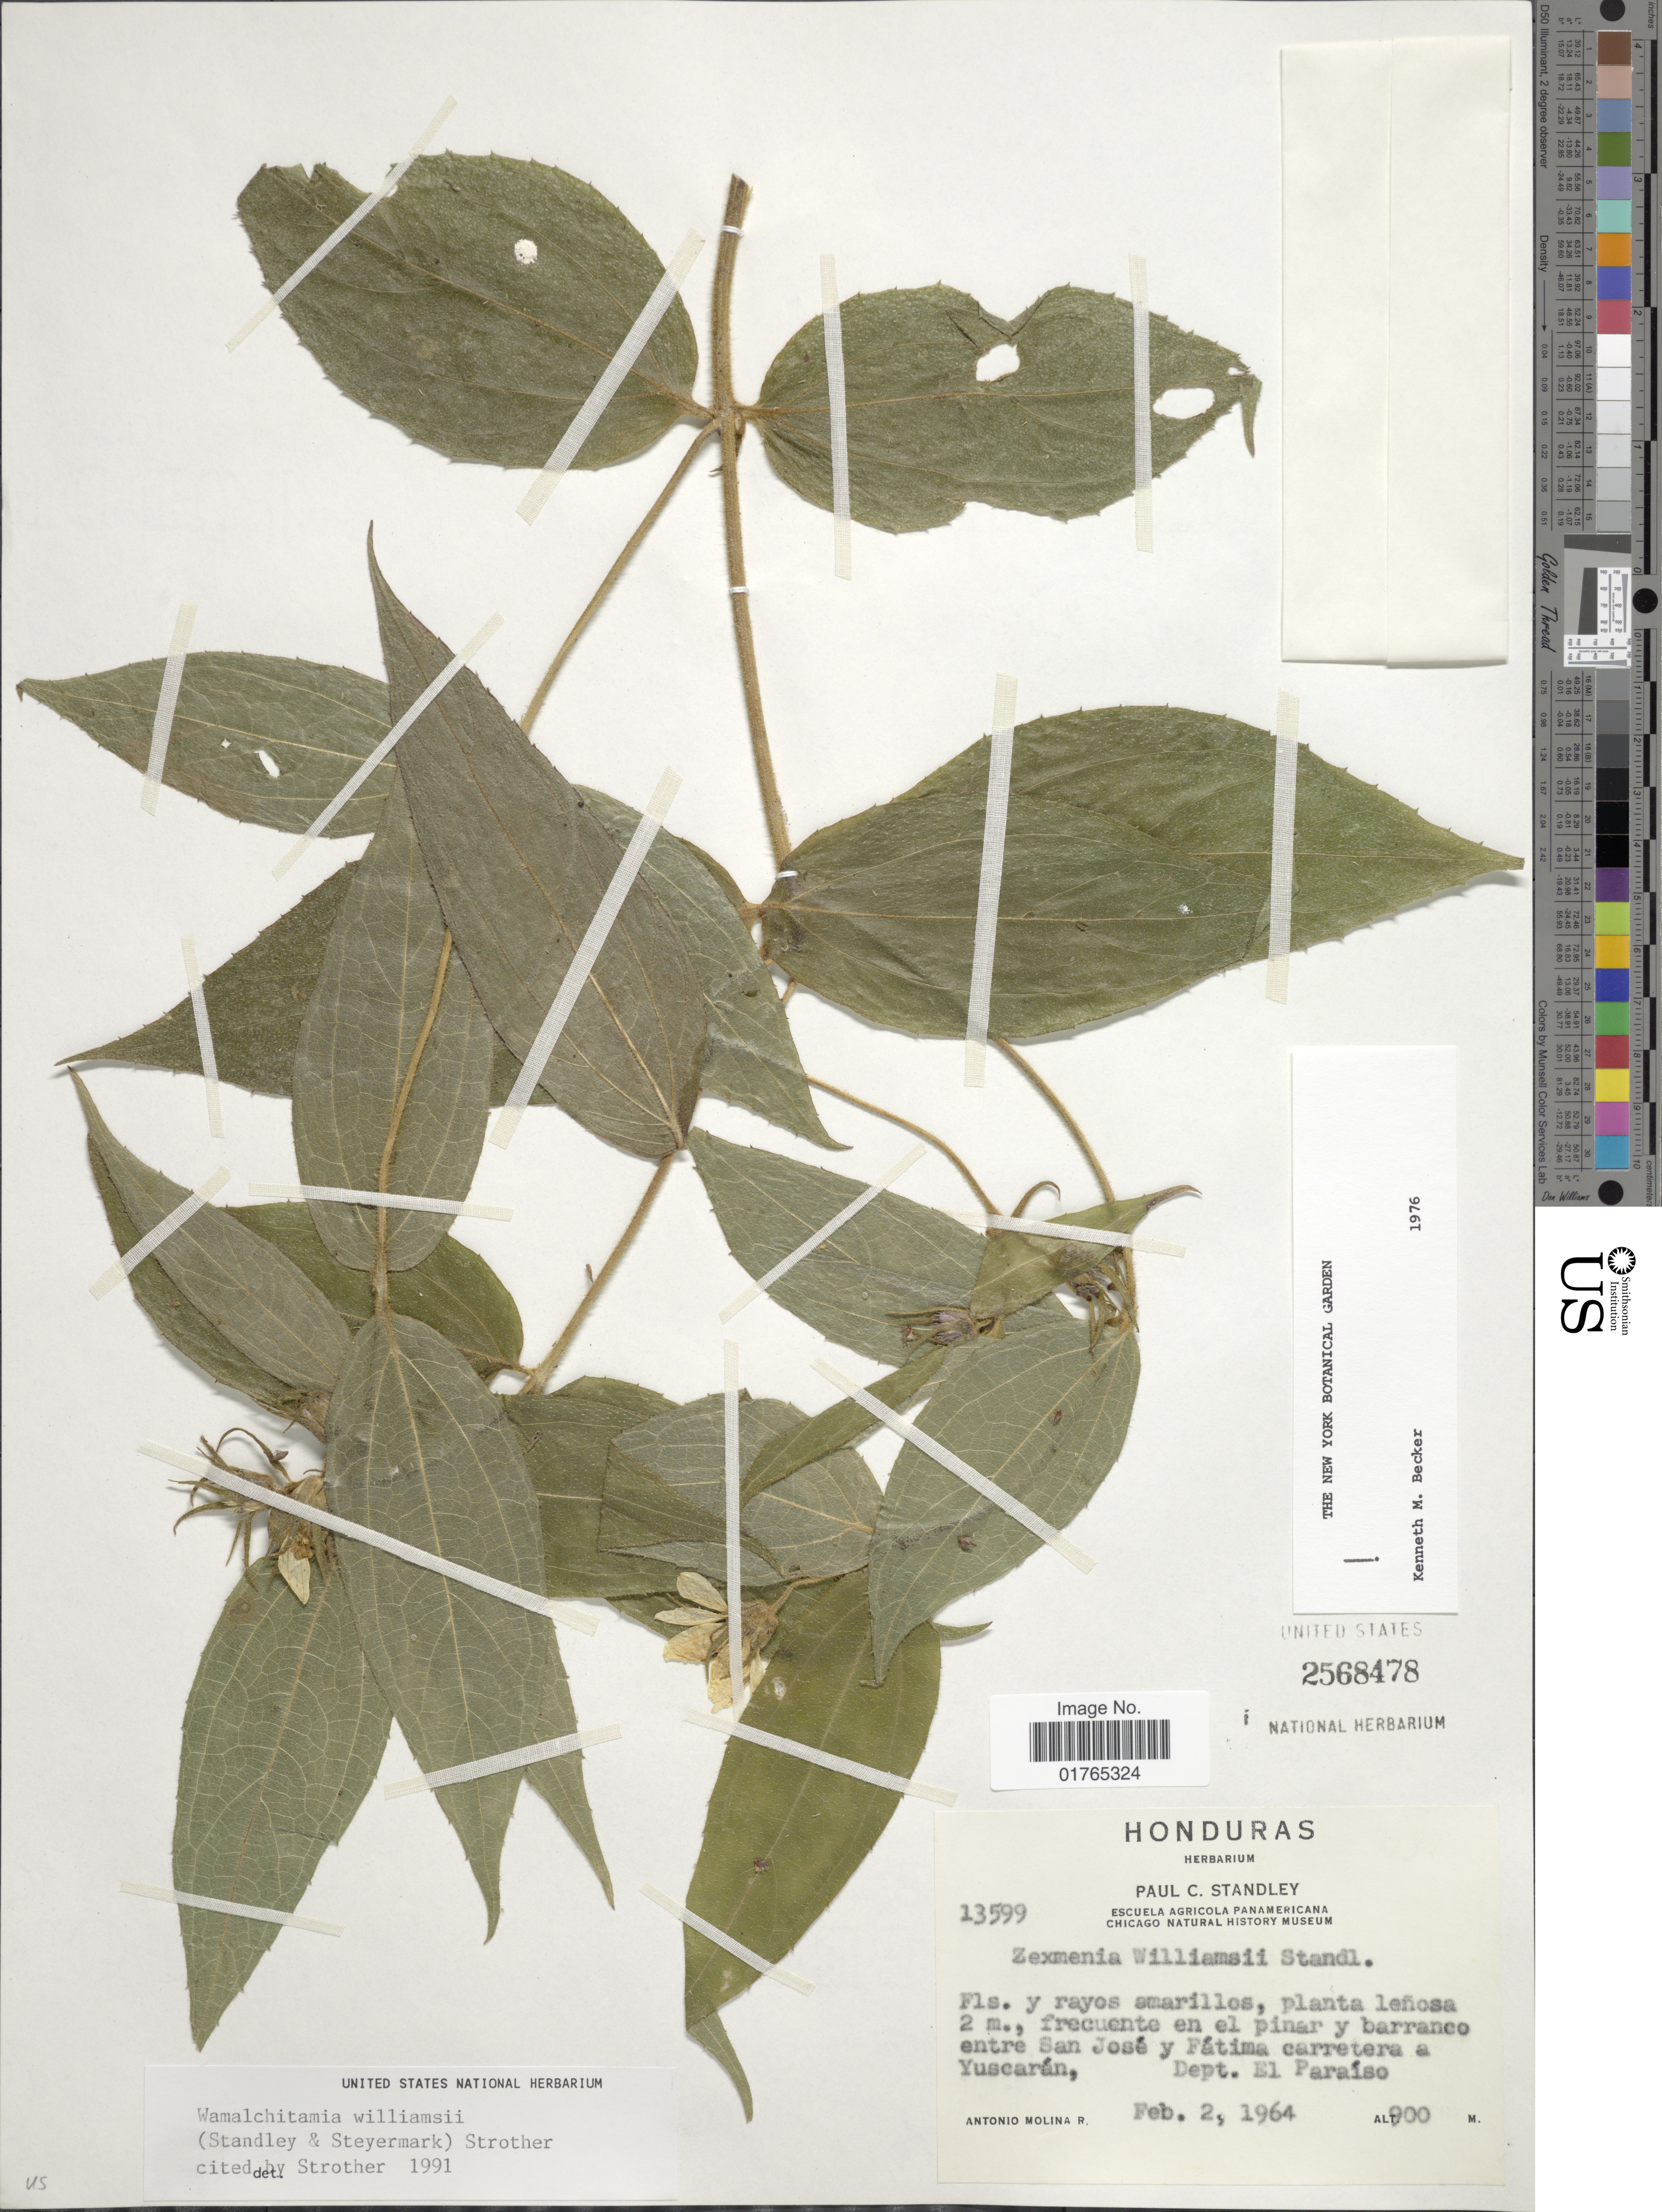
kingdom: Plantae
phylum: Tracheophyta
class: Magnoliopsida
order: Asterales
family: Asteraceae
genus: Wamalchitamia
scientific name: Wamalchitamia williamsii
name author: (Standl. & Steyerm.) Strother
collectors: A. Molina R.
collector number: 13599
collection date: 1964-02-02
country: Honduras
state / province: El Paraíso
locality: Frecuente en el pinar y barranco entre San José y Fátima carretera a Yuscarán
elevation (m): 900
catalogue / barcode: US 2568478